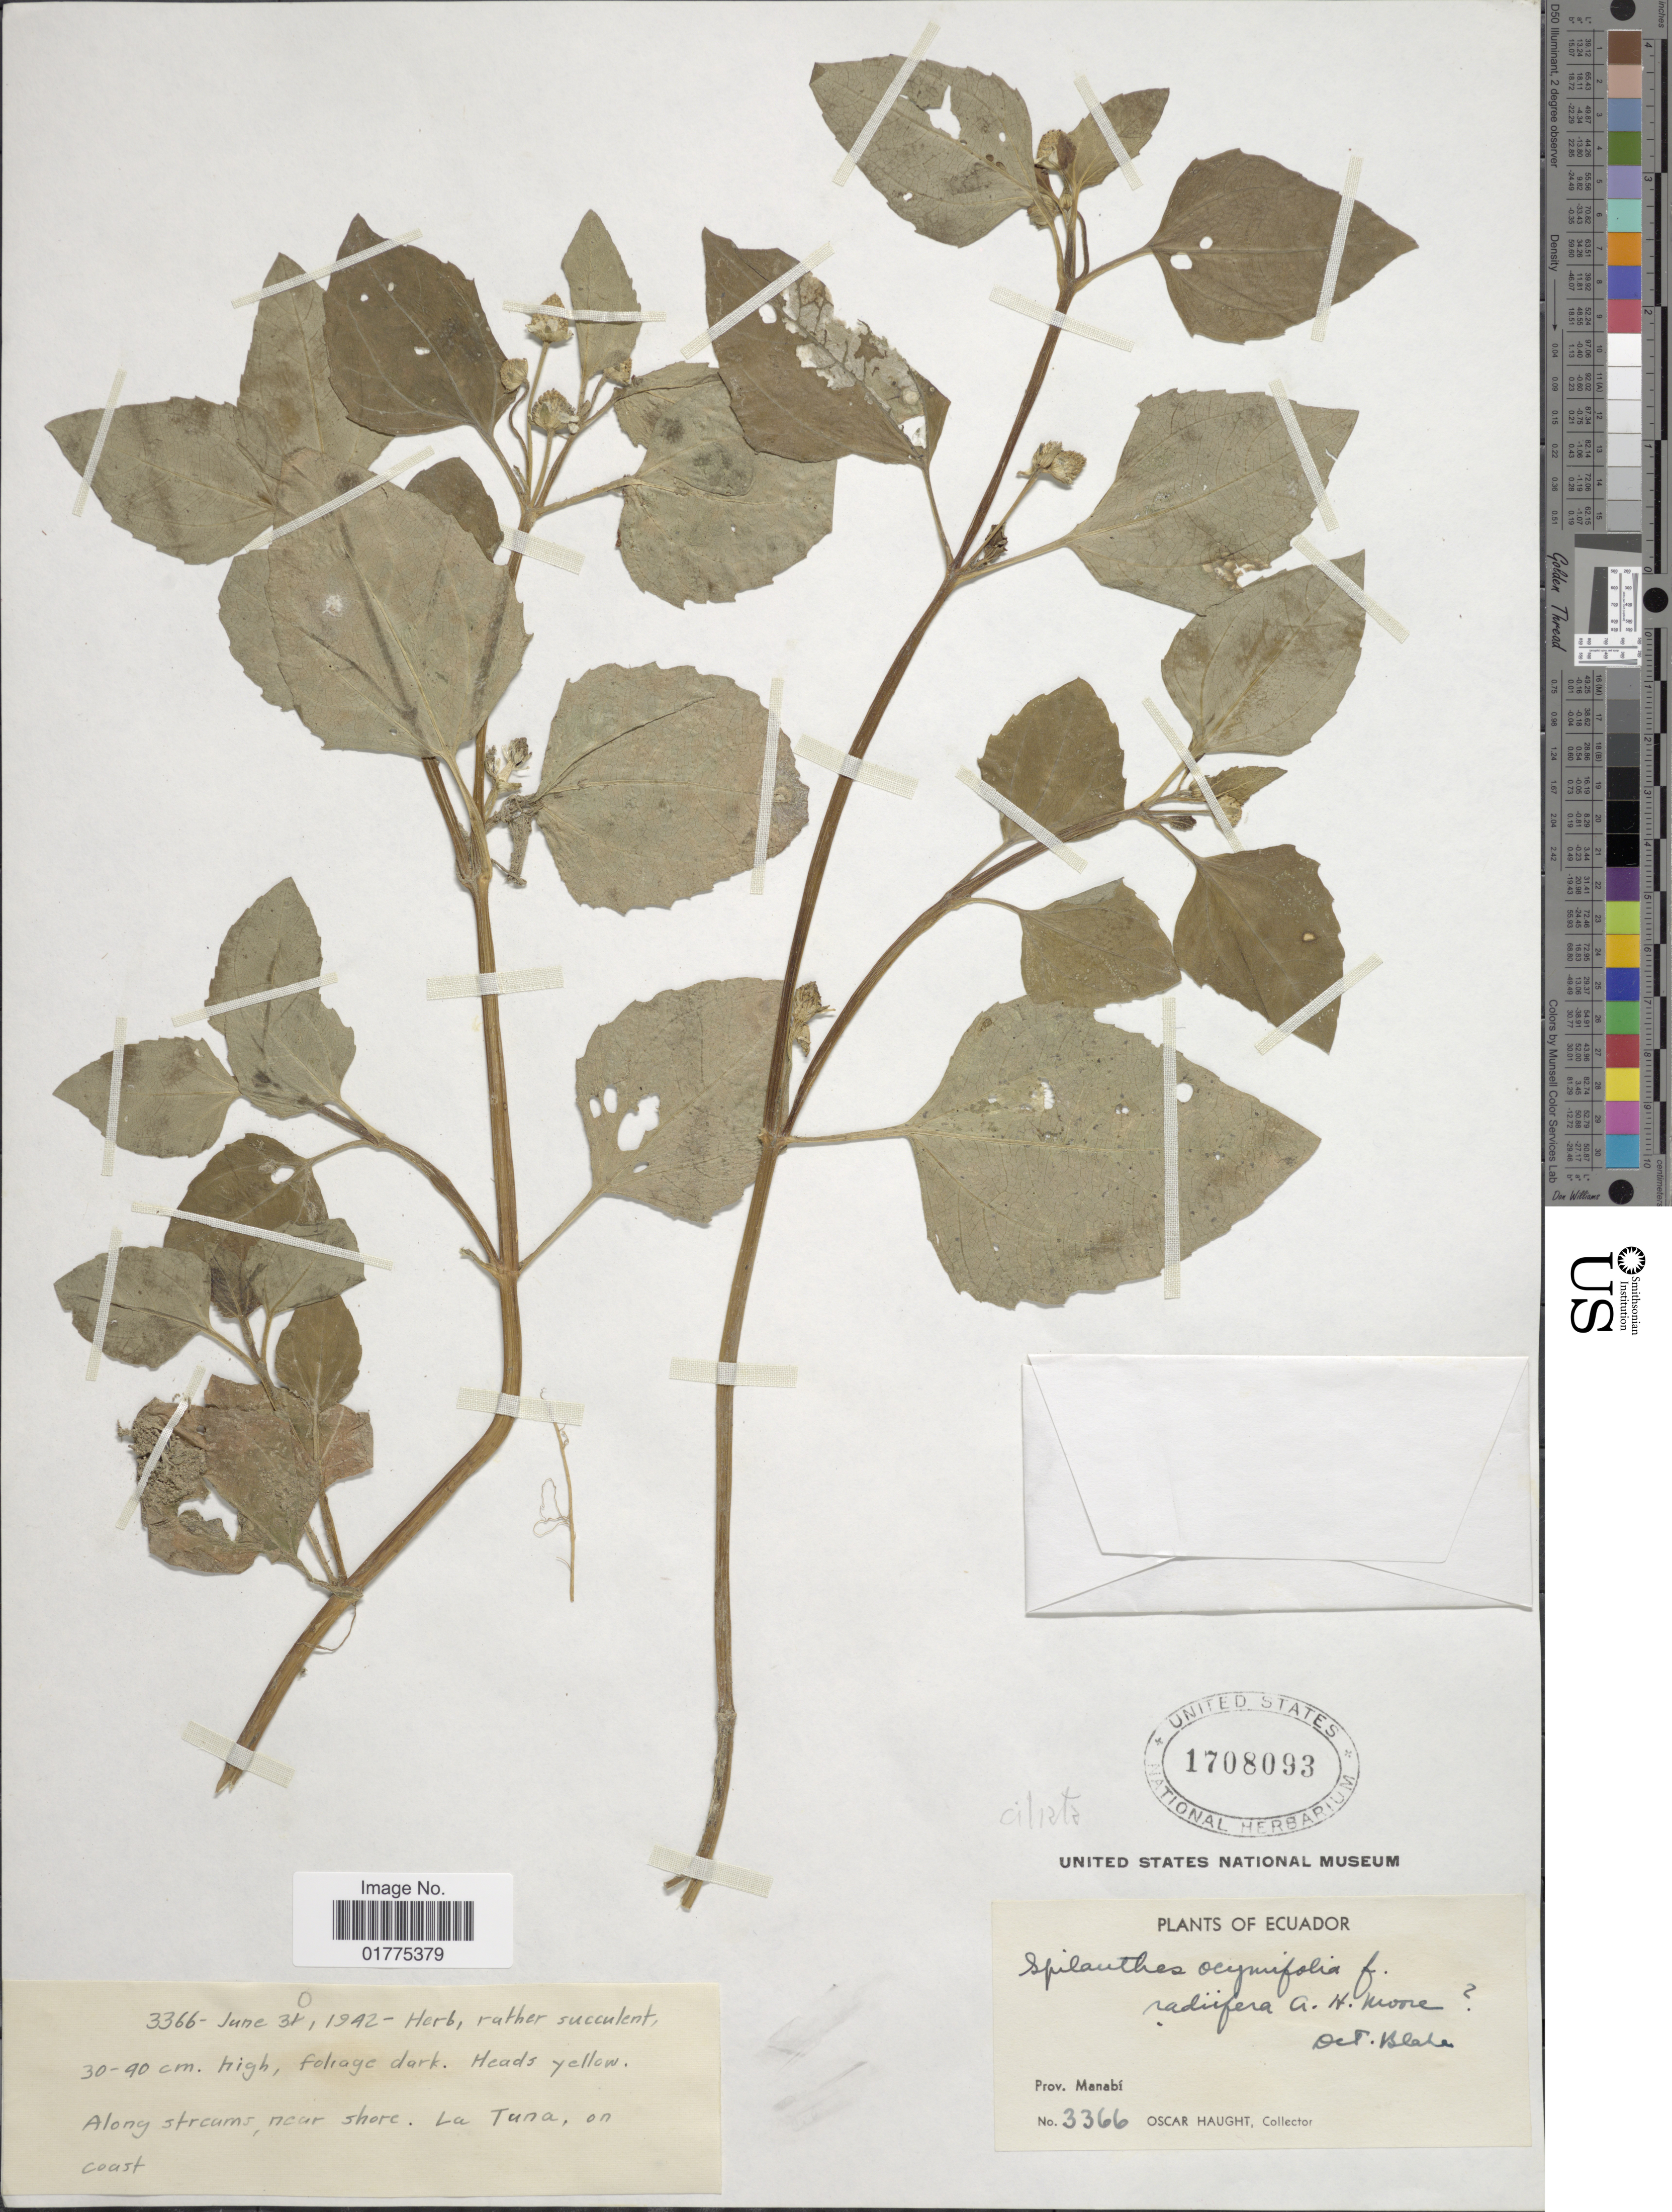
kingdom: Plantae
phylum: Tracheophyta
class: Magnoliopsida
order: Asterales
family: Asteraceae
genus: Acmella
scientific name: Acmella ciliata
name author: (Kunth) Cass.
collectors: O. L. Haught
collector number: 3366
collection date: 1942-06-30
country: Ecuador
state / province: Manabí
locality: Along streams, near shore, La Tuna, on coast, Prov. Manabi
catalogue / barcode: US 1708093